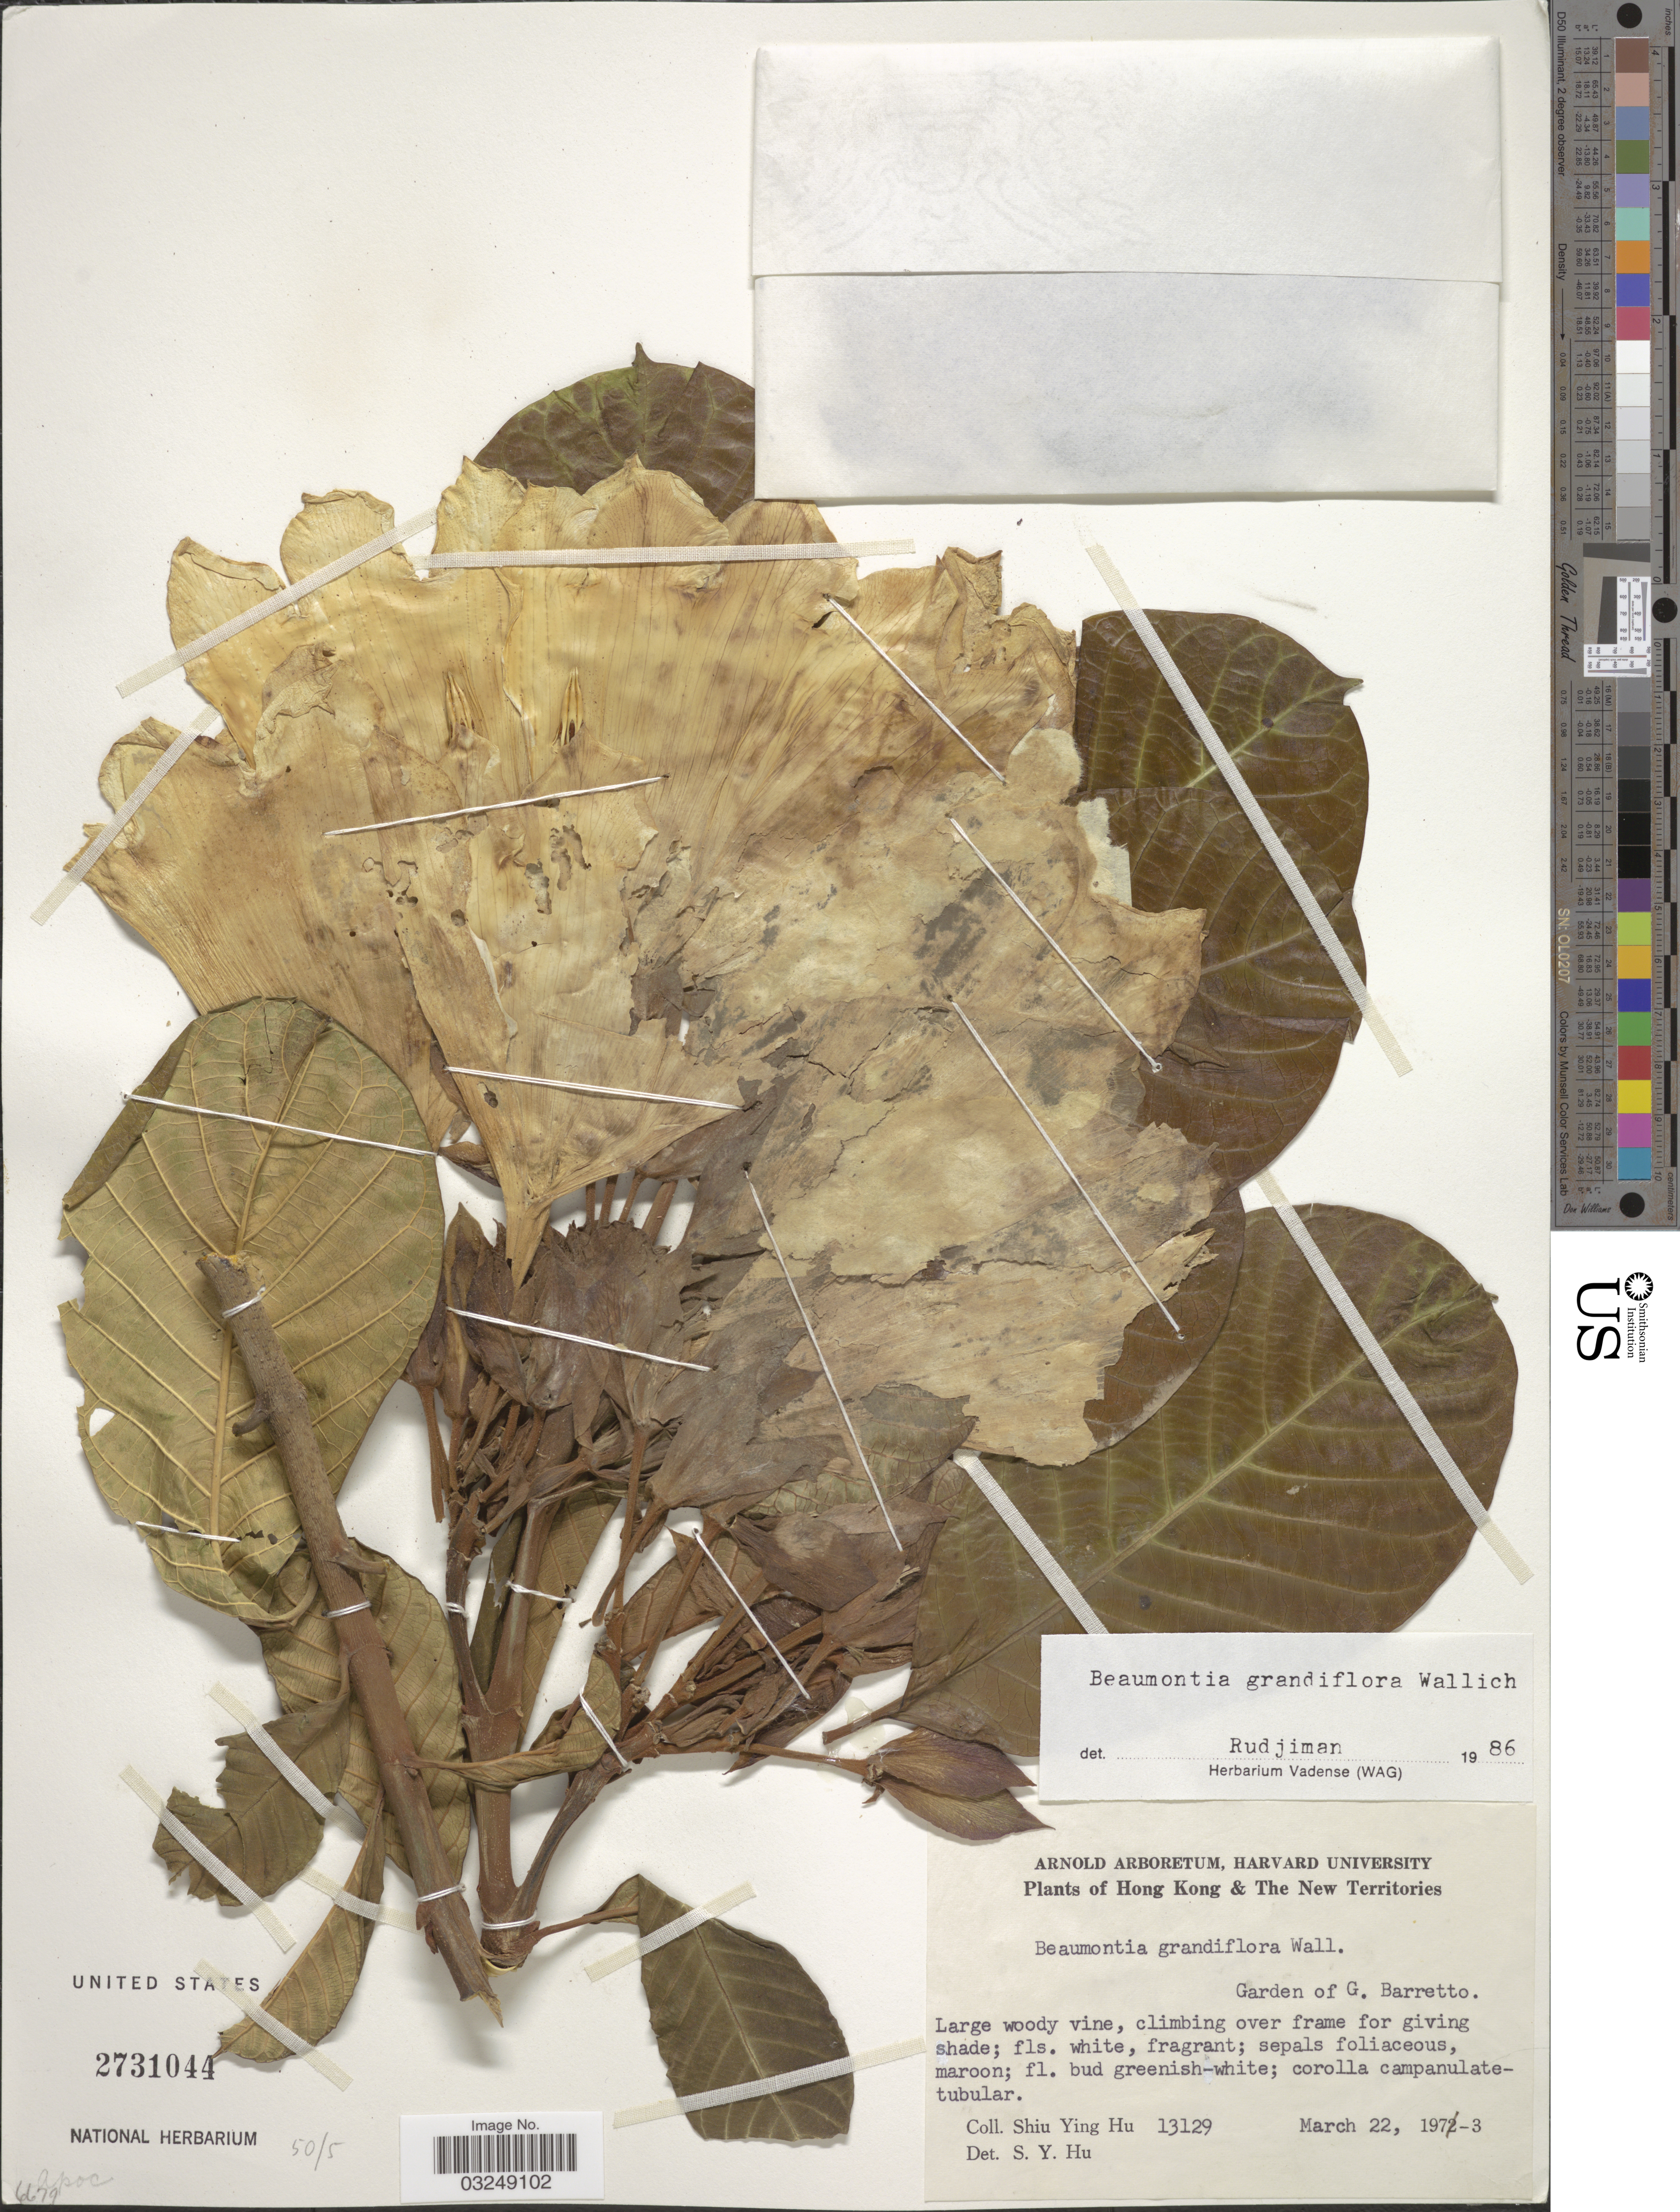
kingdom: Plantae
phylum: Tracheophyta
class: Magnoliopsida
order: Gentianales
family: Apocynaceae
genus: Beaumontia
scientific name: Beaumontia grandiflora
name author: Wall.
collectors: S. Y. Hu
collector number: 13129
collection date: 1973-03-22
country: China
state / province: Hong Kong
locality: The New Territories. Garden of G. Barretto.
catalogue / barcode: US 2731044